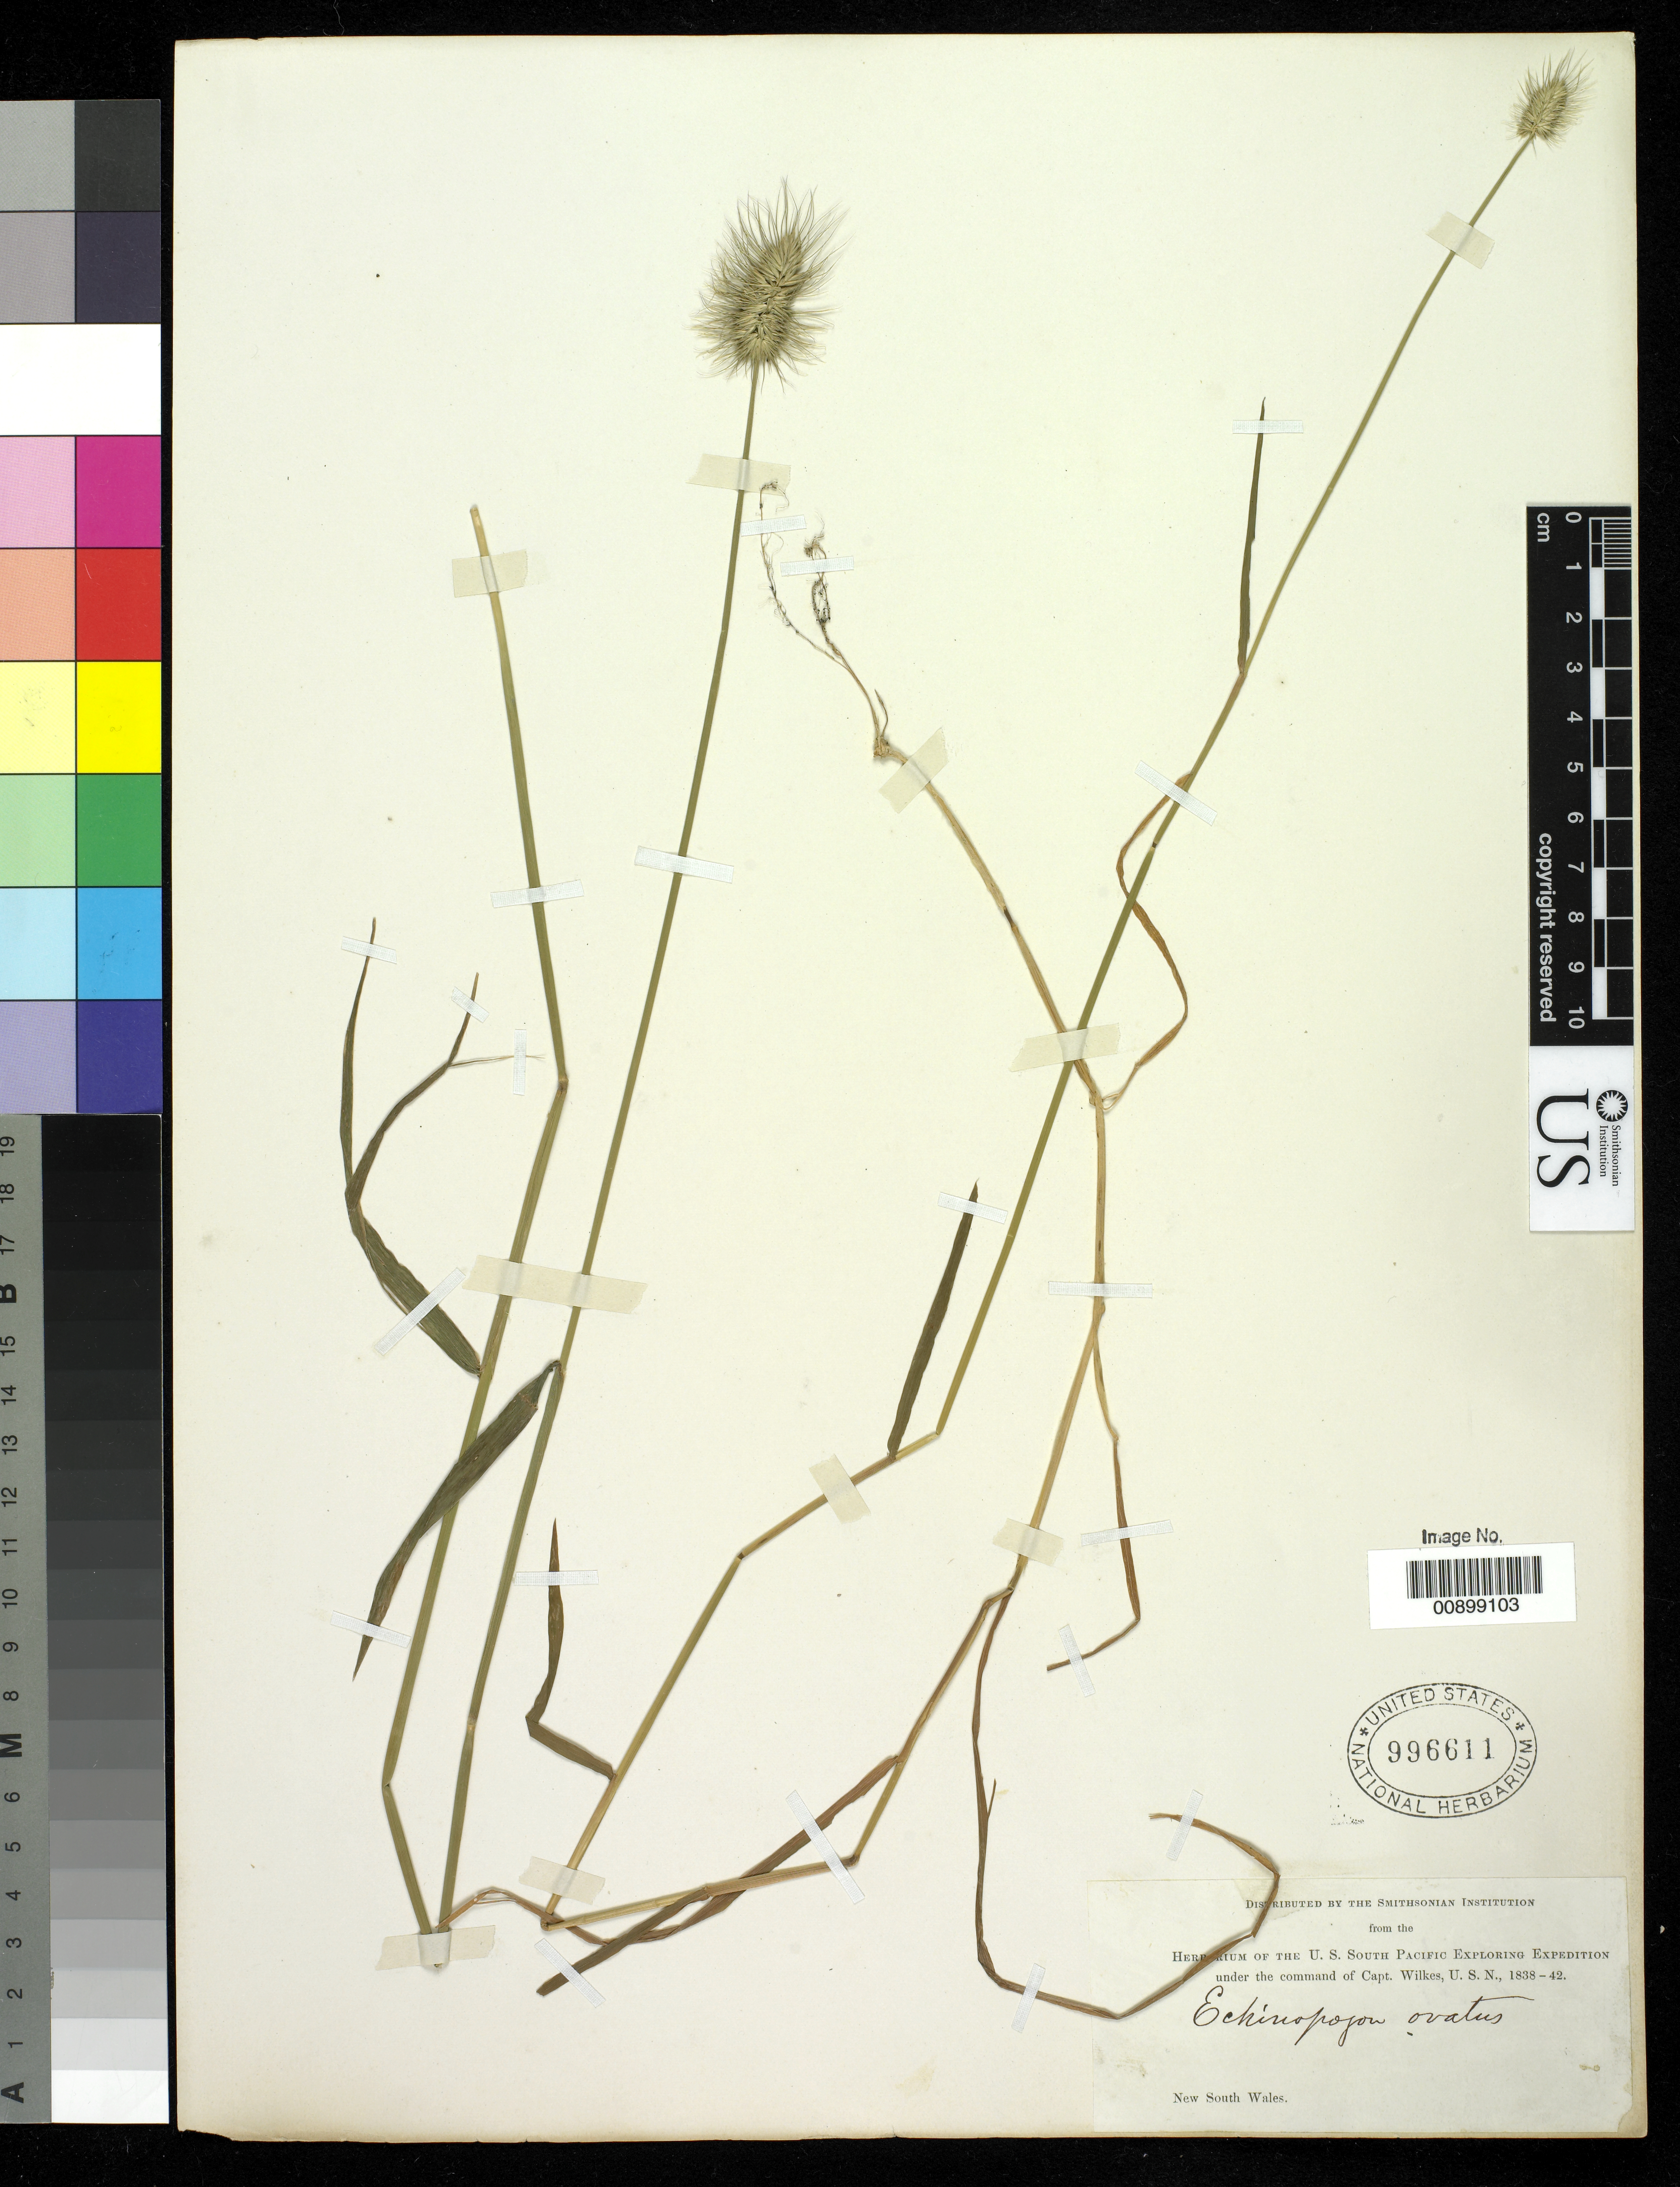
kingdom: Plantae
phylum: Tracheophyta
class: Liliopsida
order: Poales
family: Poaceae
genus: Echinopogon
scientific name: Echinopogon ovatus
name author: (G. Forst.) P. Beauv.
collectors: Wilkes Explor. Exped.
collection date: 1838/1842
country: Australia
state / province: New South Wales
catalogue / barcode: US 996611